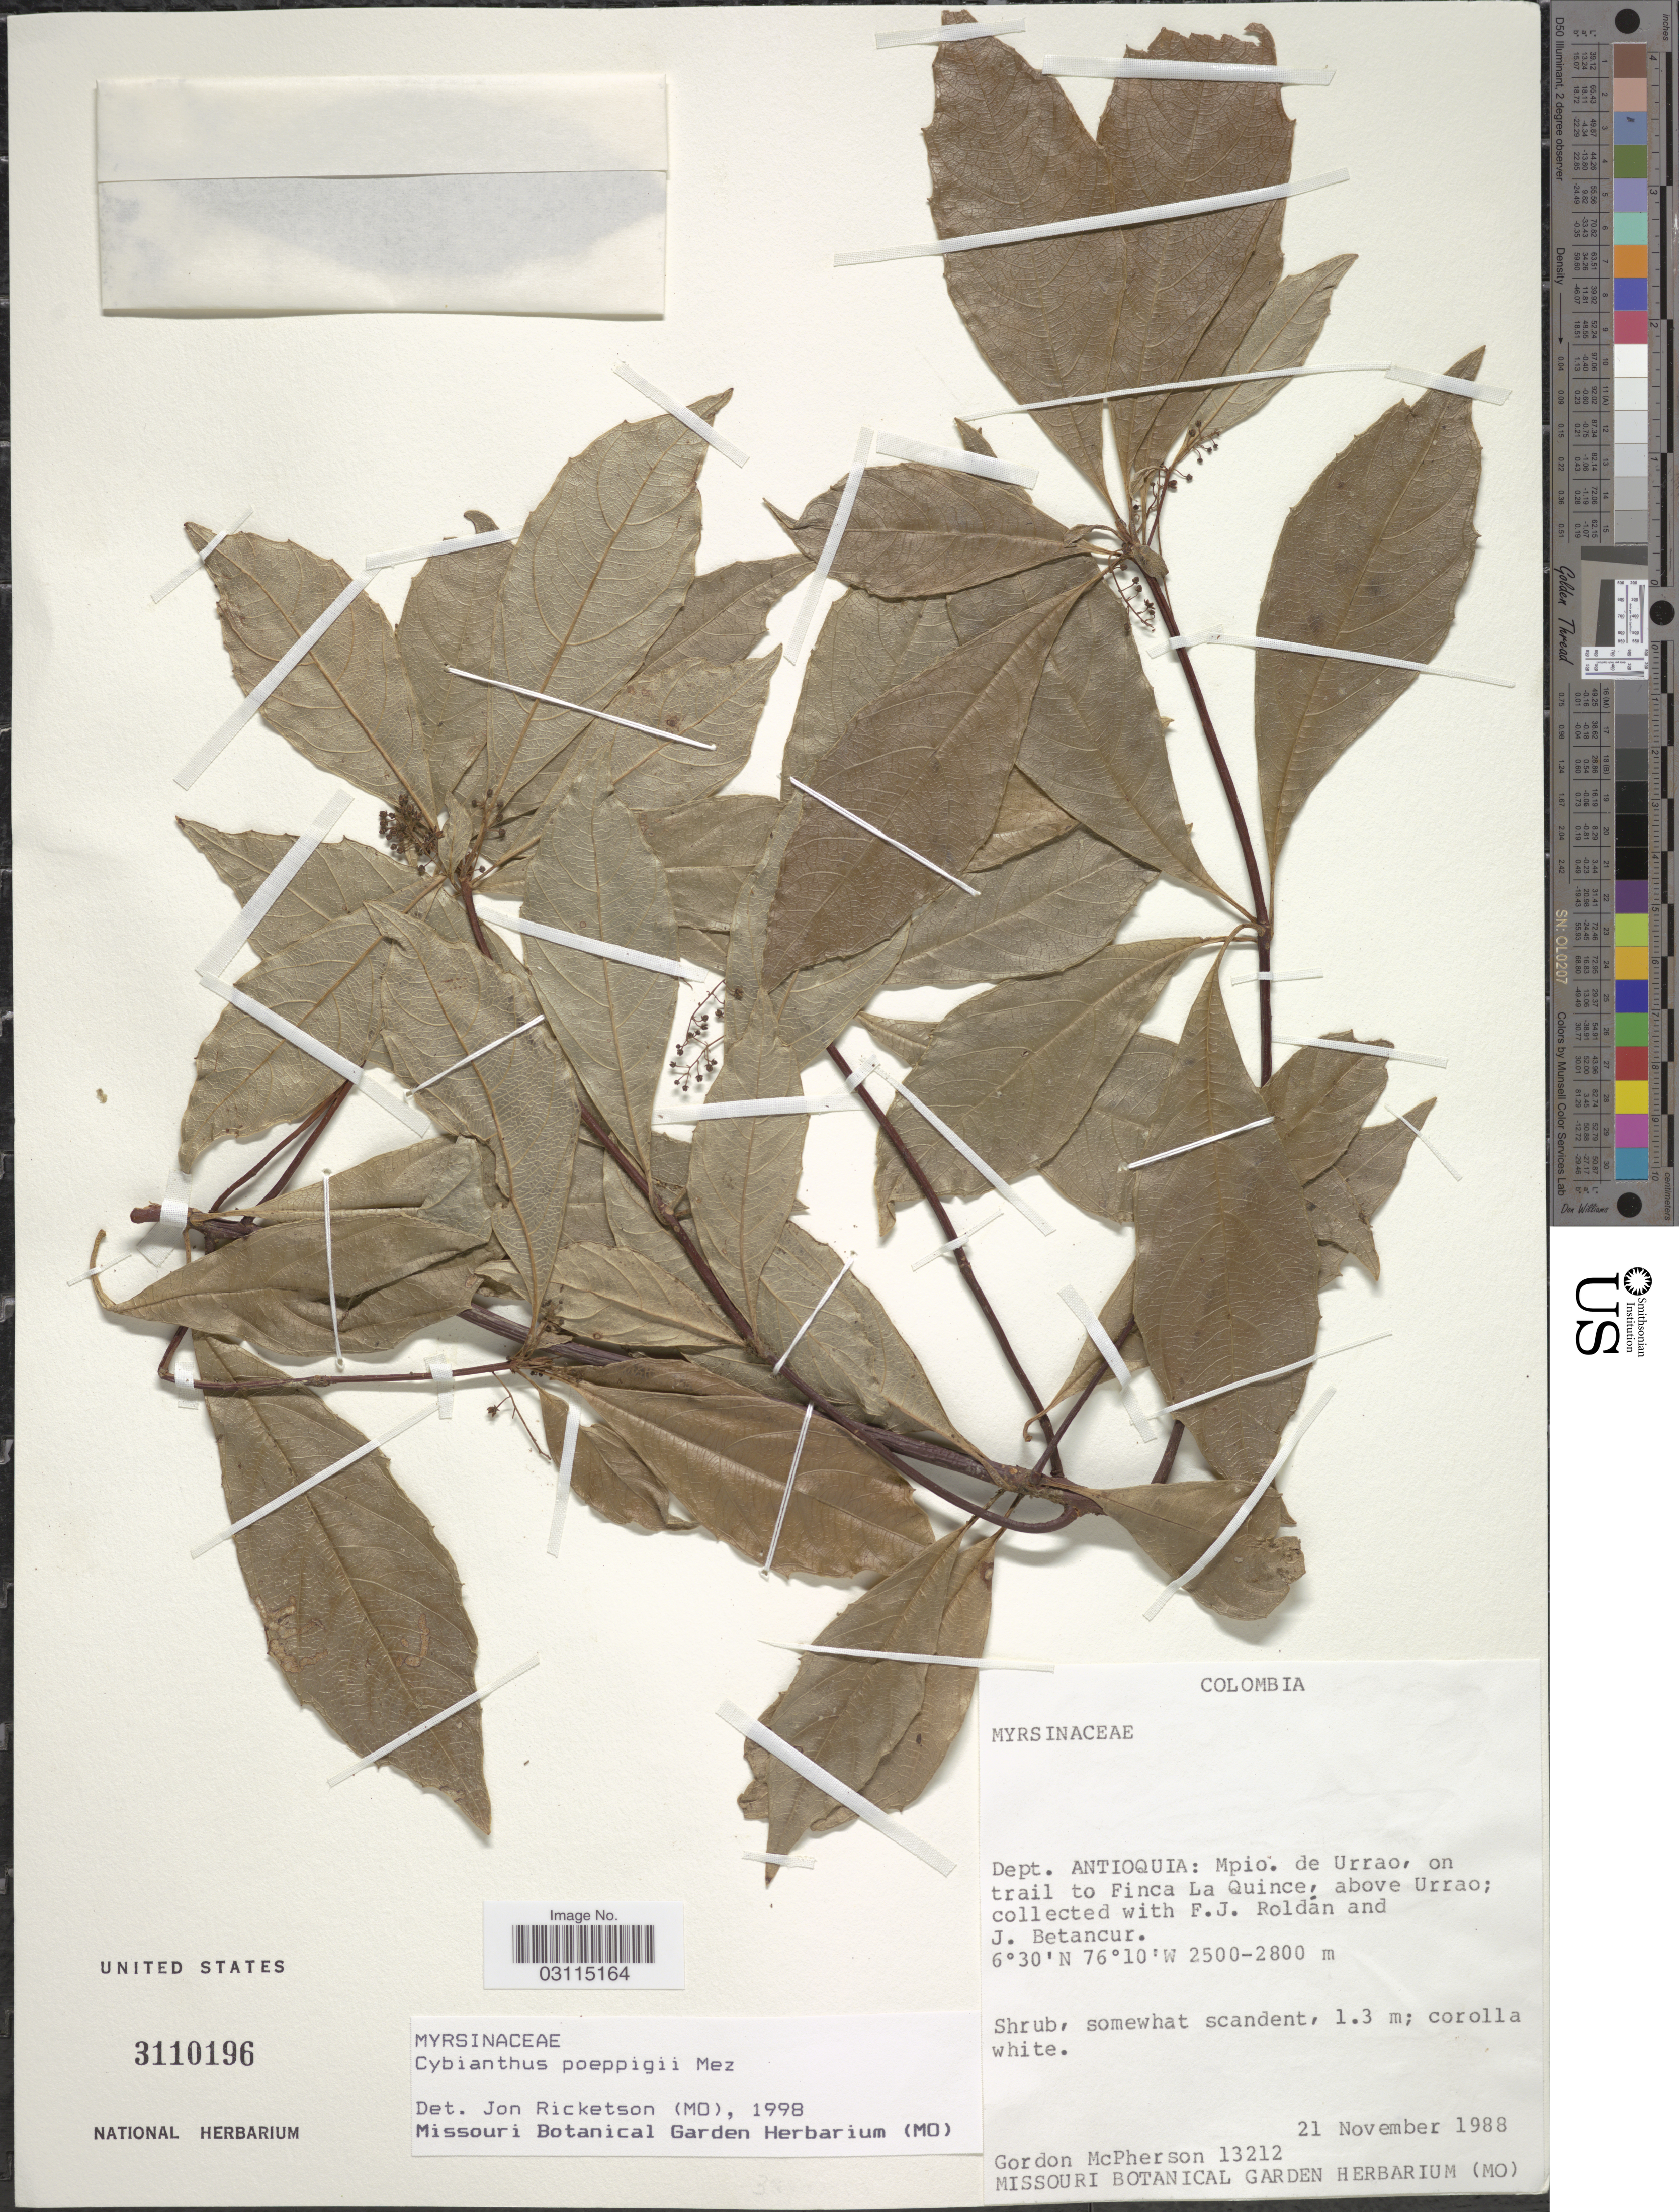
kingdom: Plantae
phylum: Tracheophyta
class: Magnoliopsida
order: Ericales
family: Primulaceae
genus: Cybianthus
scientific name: Cybianthus poeppigii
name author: Mez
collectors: G. D. McPherson, F. J. Roldán & J. Betancur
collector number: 13212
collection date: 1988-11-21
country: Colombia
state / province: Antioquia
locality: Dept. Antioquia: Mpio. de Urrao, on trail to Finca La Quince, above Urrao.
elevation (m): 2500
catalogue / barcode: US 3110196